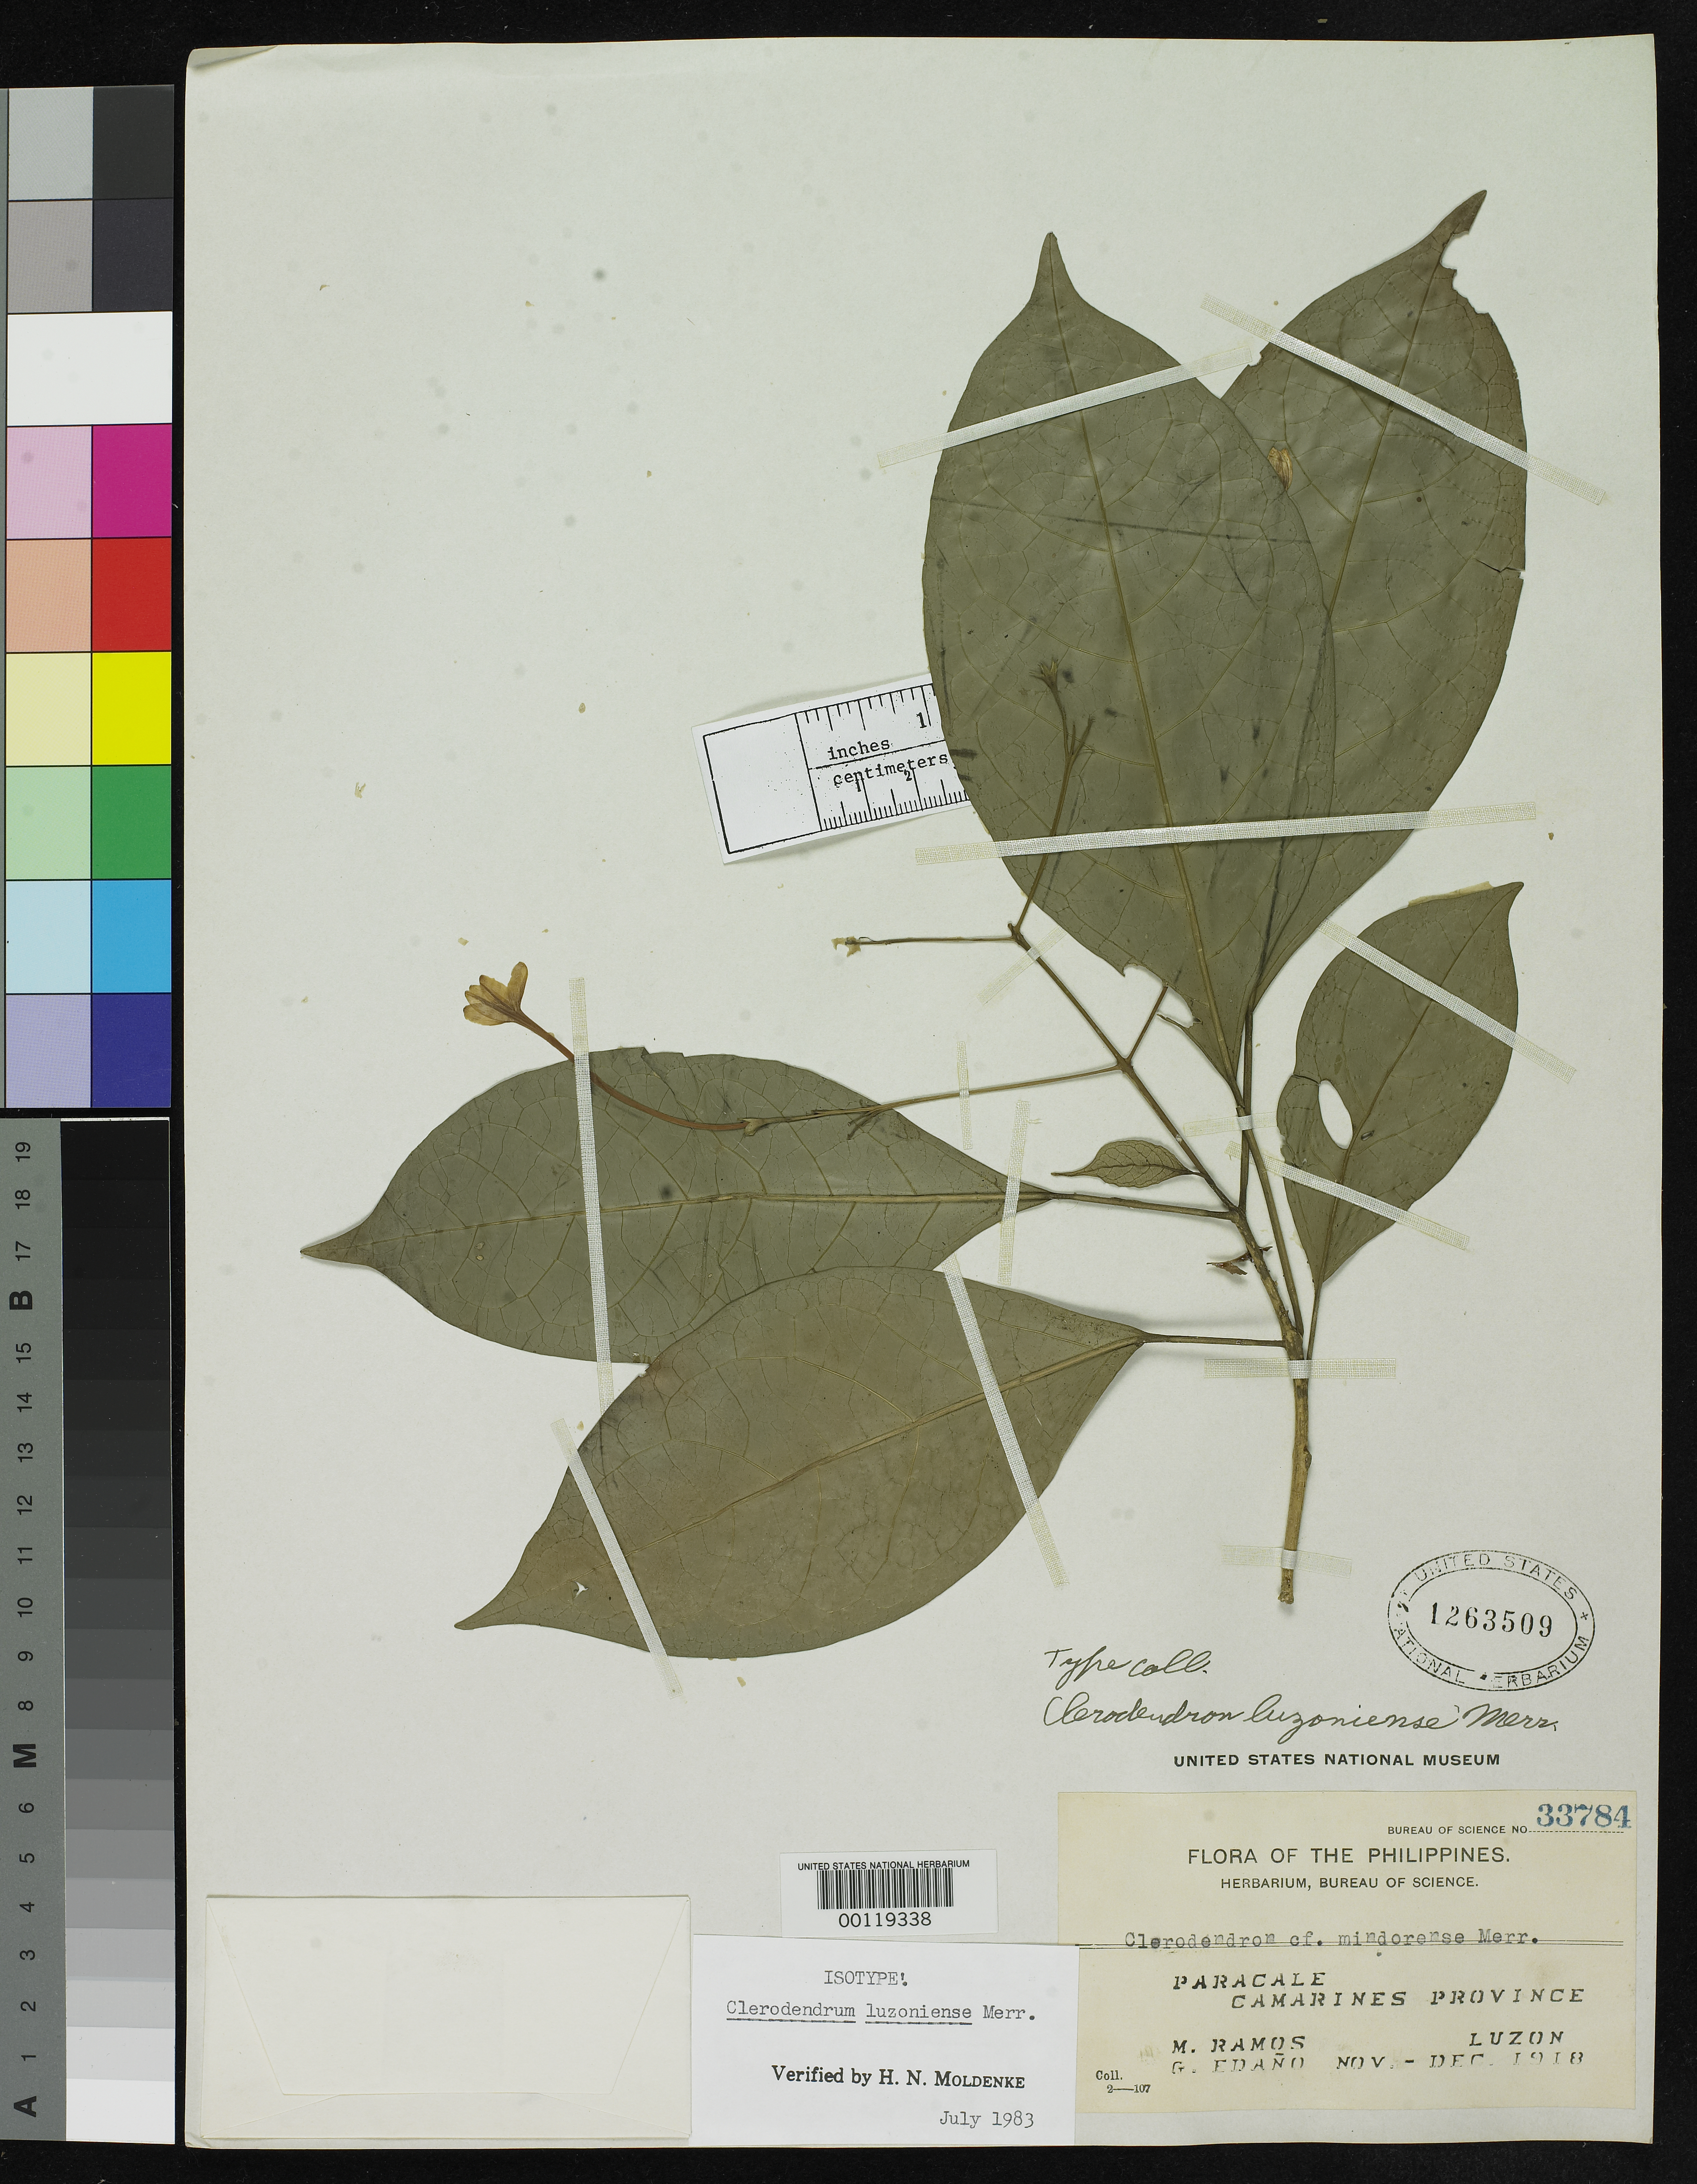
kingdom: Plantae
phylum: Tracheophyta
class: Magnoliopsida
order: Lamiales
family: Lamiaceae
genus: Clerodendrum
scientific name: Clerodendrum luzoniense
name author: Merr.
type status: Isotype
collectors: M. Ramos & G. E. Edaño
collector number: Bur. Sci. 33784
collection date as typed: Nov 1918 to -- Dec 1918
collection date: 1918-11/1918-12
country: Philippines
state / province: Bicol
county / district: Camarines Norte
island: Luzon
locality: Paracale.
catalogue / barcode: US 1263509